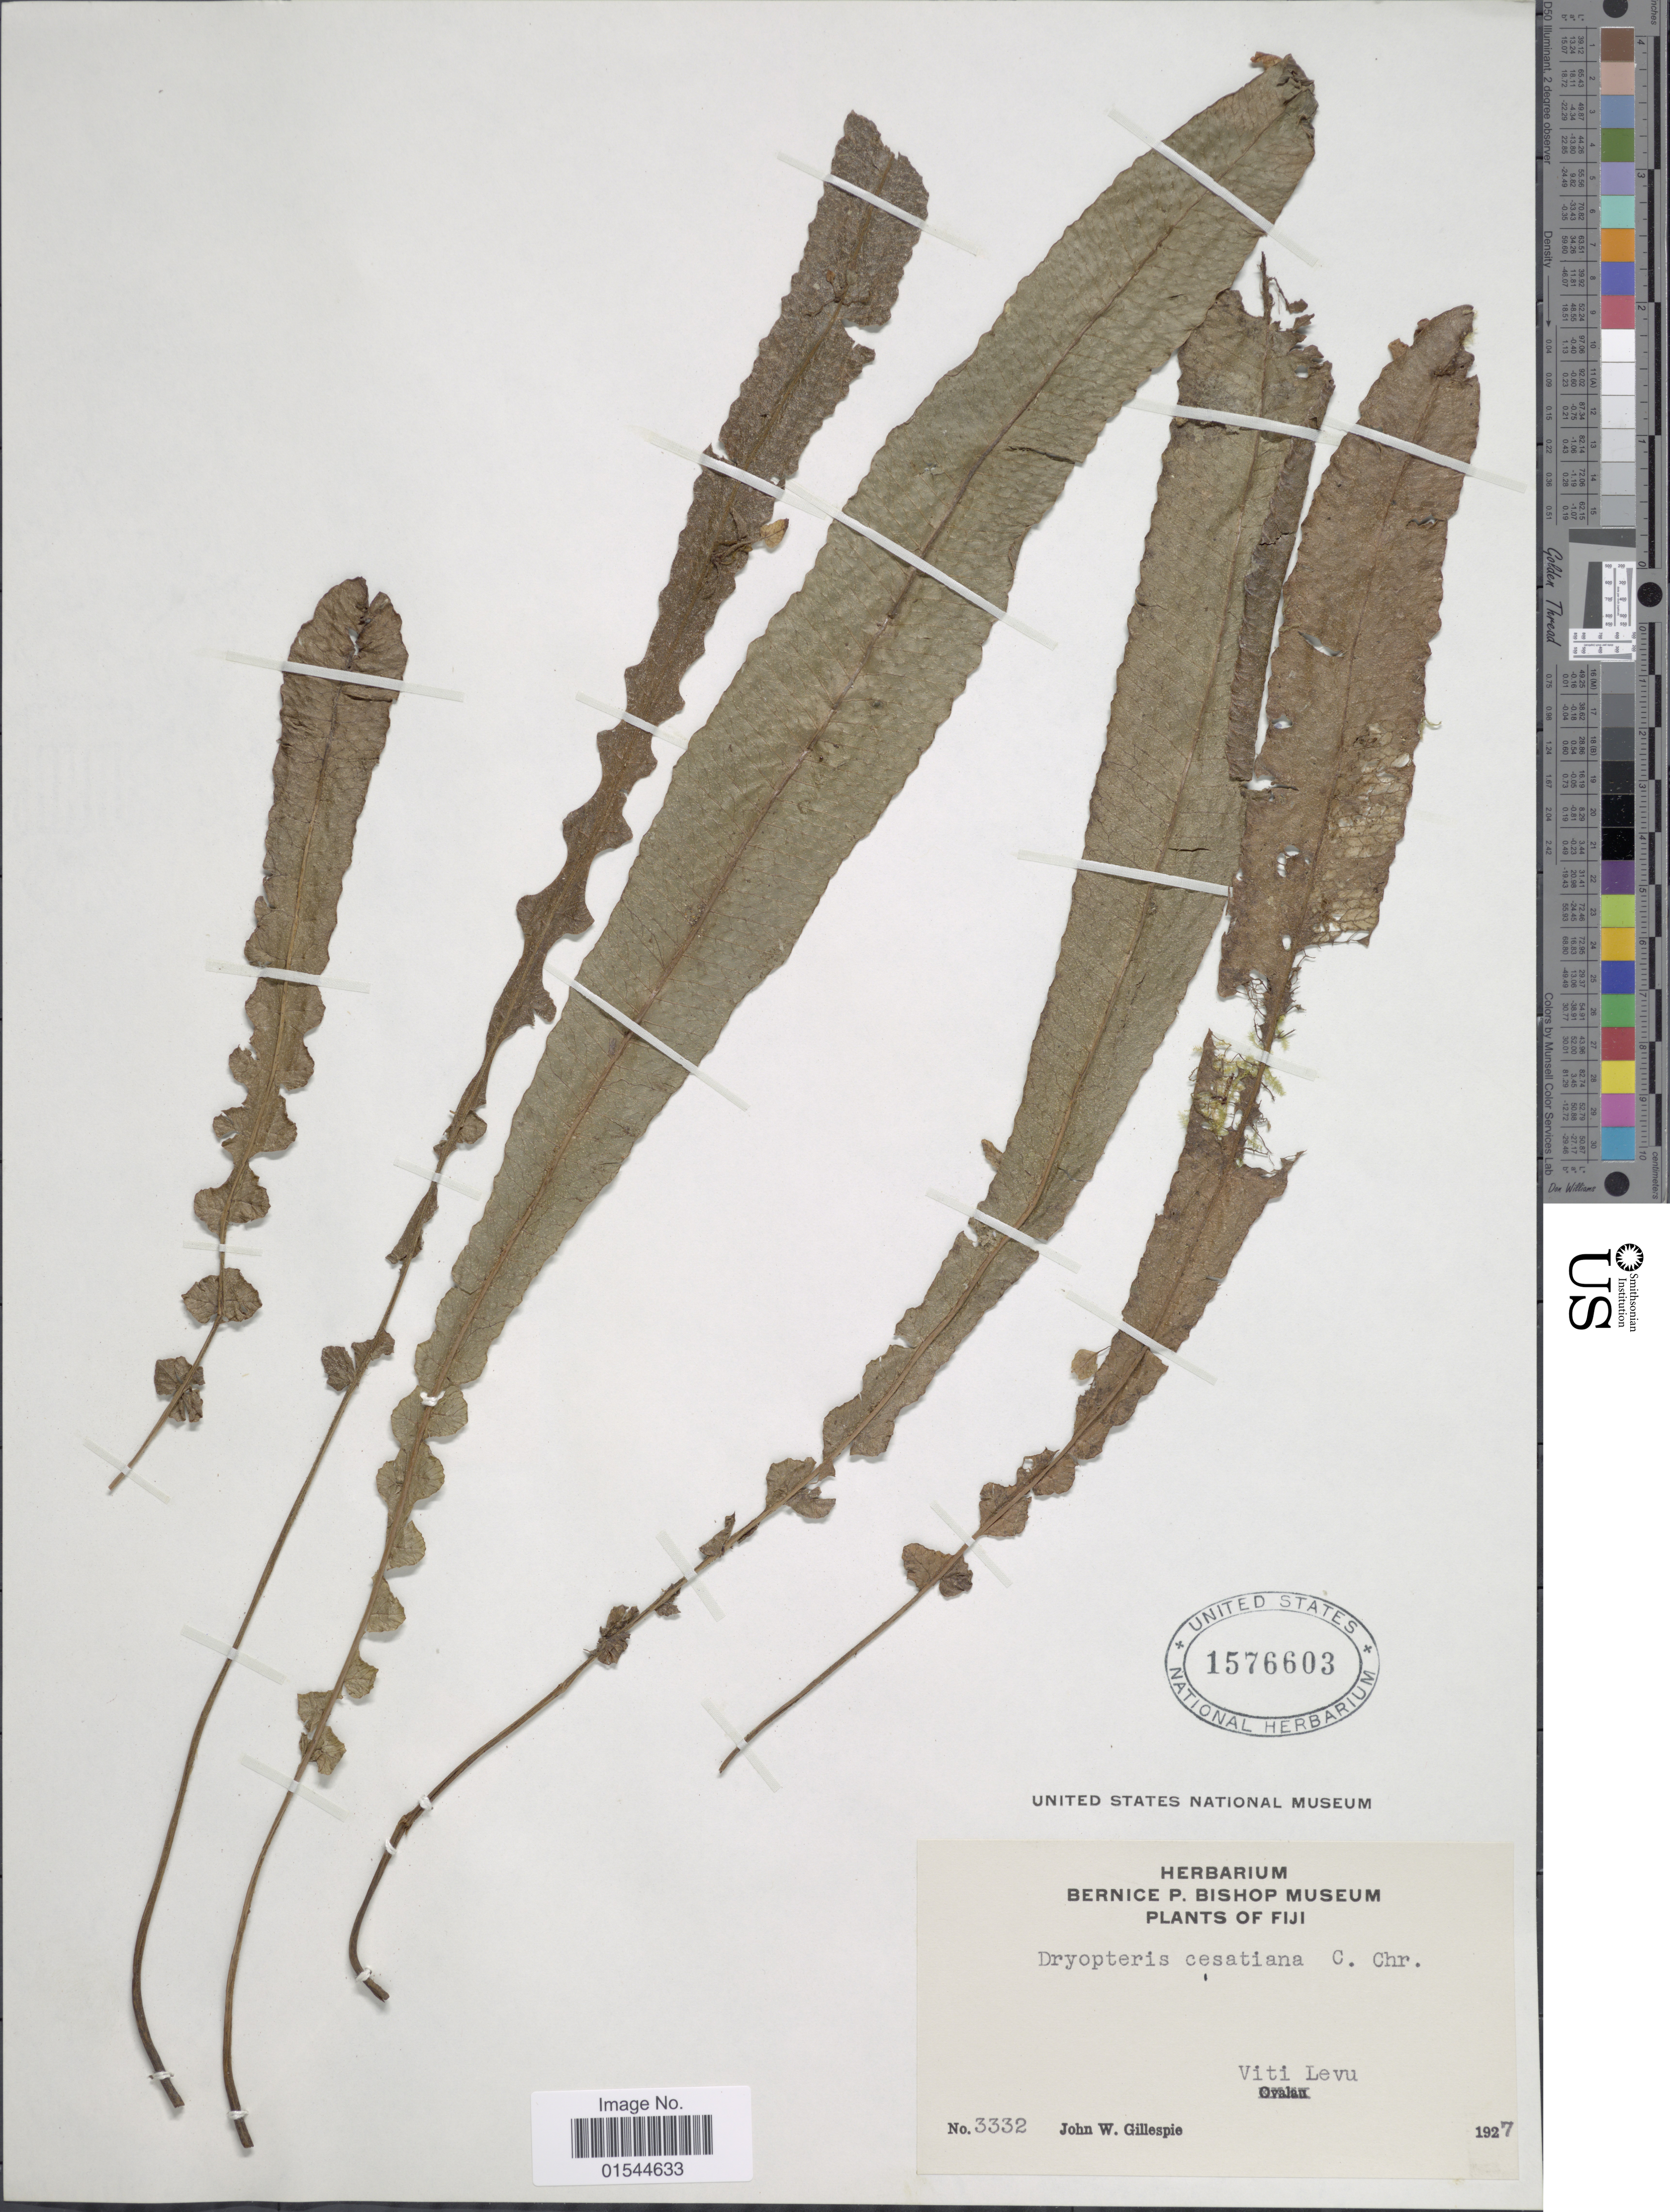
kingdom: Plantae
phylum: Tracheophyta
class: Polypodiopsida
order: Polypodiales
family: Thelypteridaceae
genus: Pneumatopteris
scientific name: Pneumatopteris costata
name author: (Brack.) Holttum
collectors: J. W. Gillespie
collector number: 3332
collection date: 1927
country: Fiji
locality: Viti Levu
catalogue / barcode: US 1576603